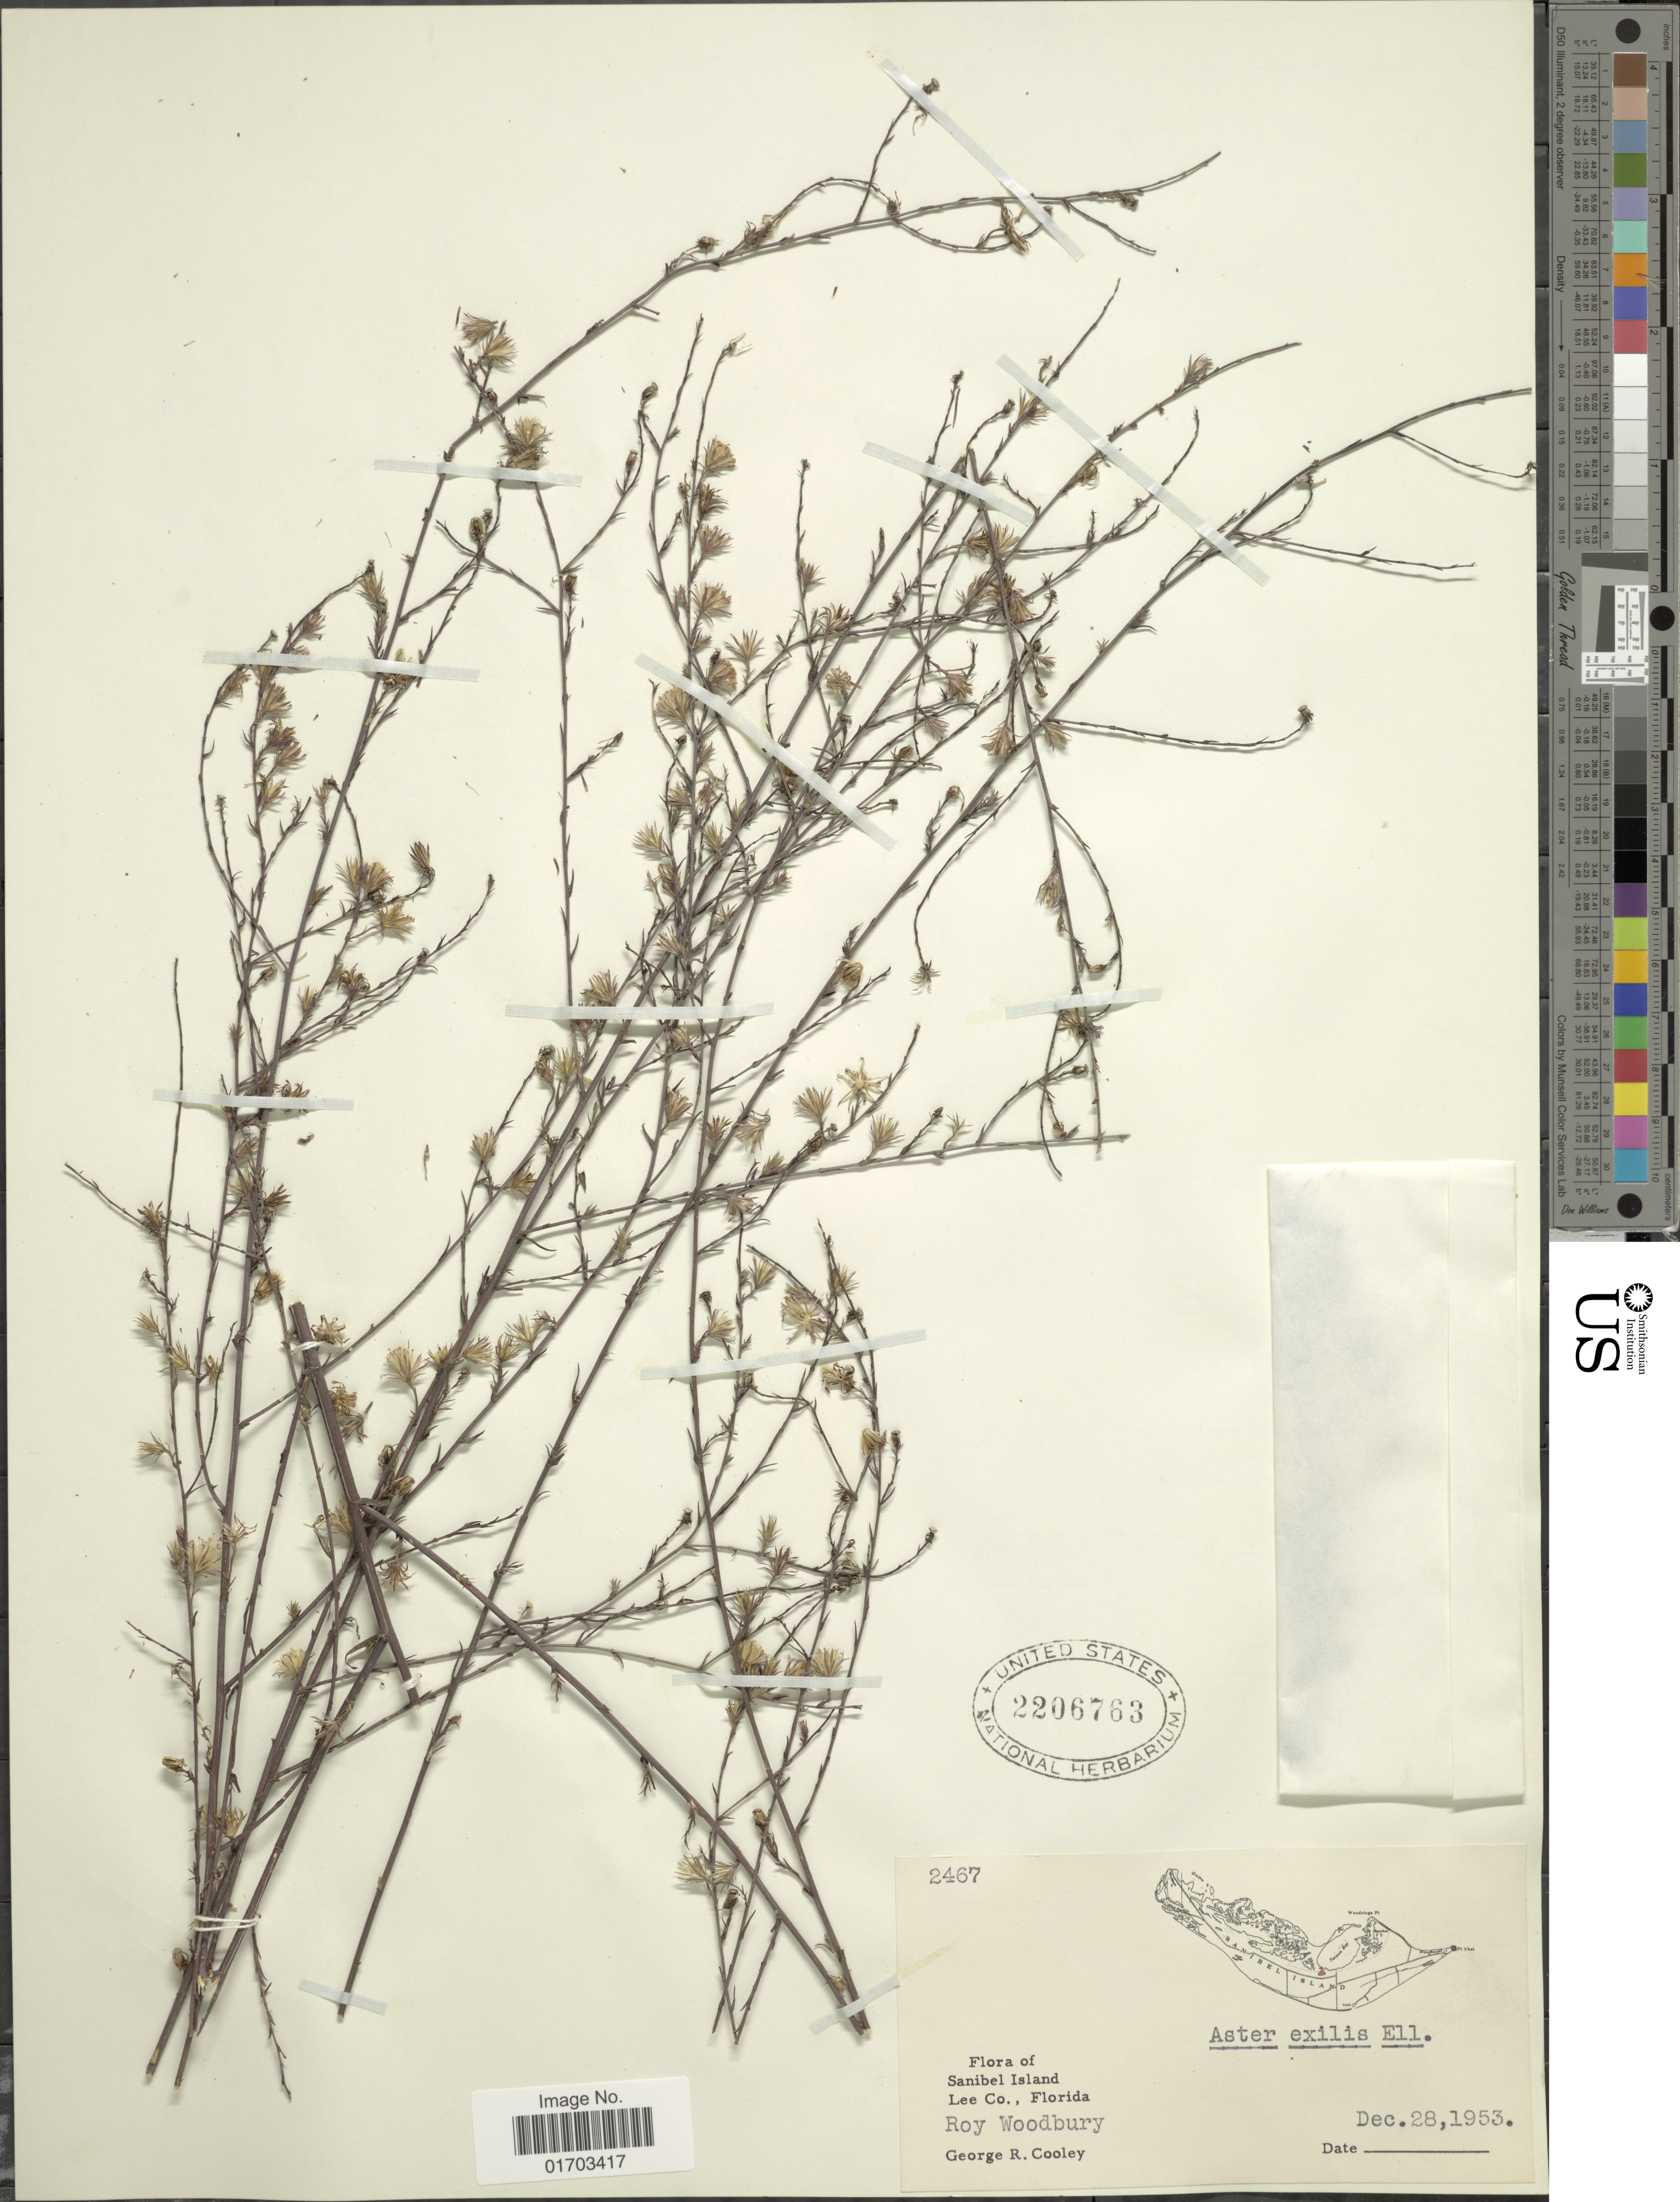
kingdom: Plantae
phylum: Tracheophyta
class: Magnoliopsida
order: Asterales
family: Asteraceae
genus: Symphyotrichum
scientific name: Symphyotrichum subulatum var. ligulatum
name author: (Shinners) S.D. Sundb.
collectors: R. O. Woodbury & G. R. Cooley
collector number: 2467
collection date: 1953-12-28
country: United States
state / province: Florida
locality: Sanibel Island, Lee Co.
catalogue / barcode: US 2206763